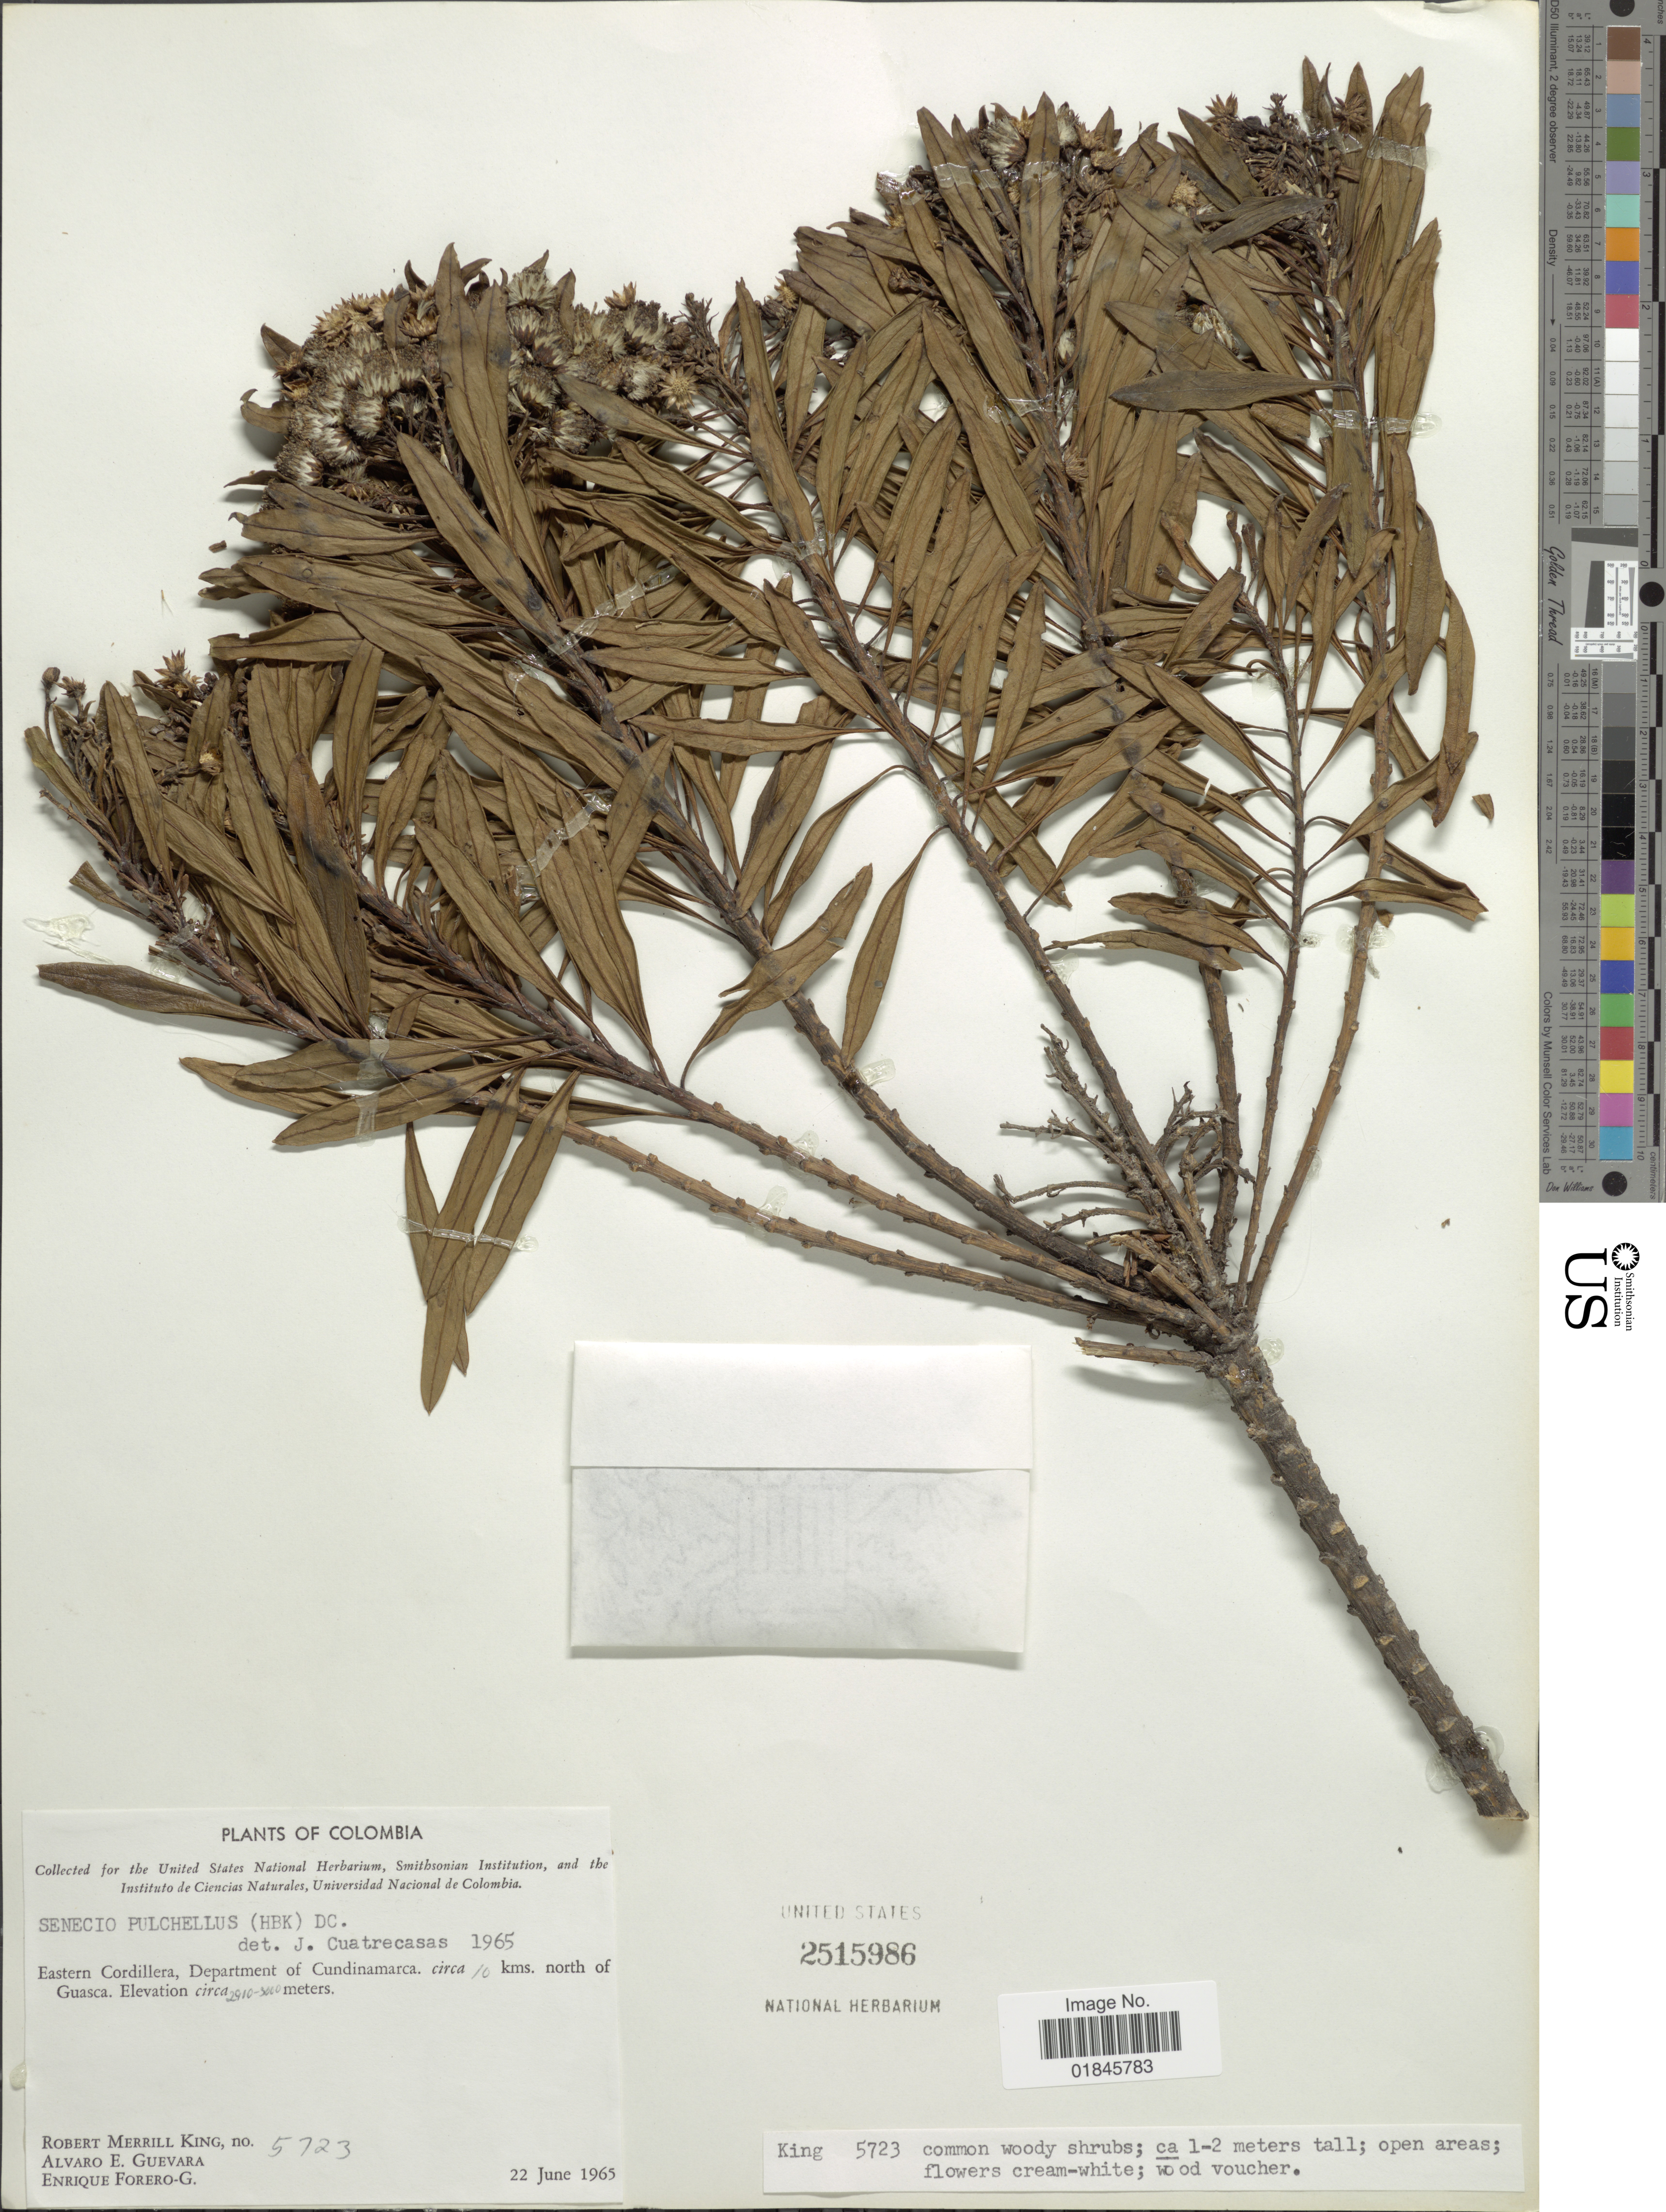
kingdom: Plantae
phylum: Tracheophyta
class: Magnoliopsida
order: Asterales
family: Asteraceae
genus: Pentacalia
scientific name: Pentacalia pulchella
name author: (Kunth) Cuatrec.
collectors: R. M. King, A. E. Guevara & E. Forero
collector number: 5723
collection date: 1965-06-22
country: Colombia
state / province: Cundinamarca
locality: Eastern Cordillera, Department of Cundinamarca, circa 10 kms. north of Guasca.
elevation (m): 2910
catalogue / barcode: US 2515986